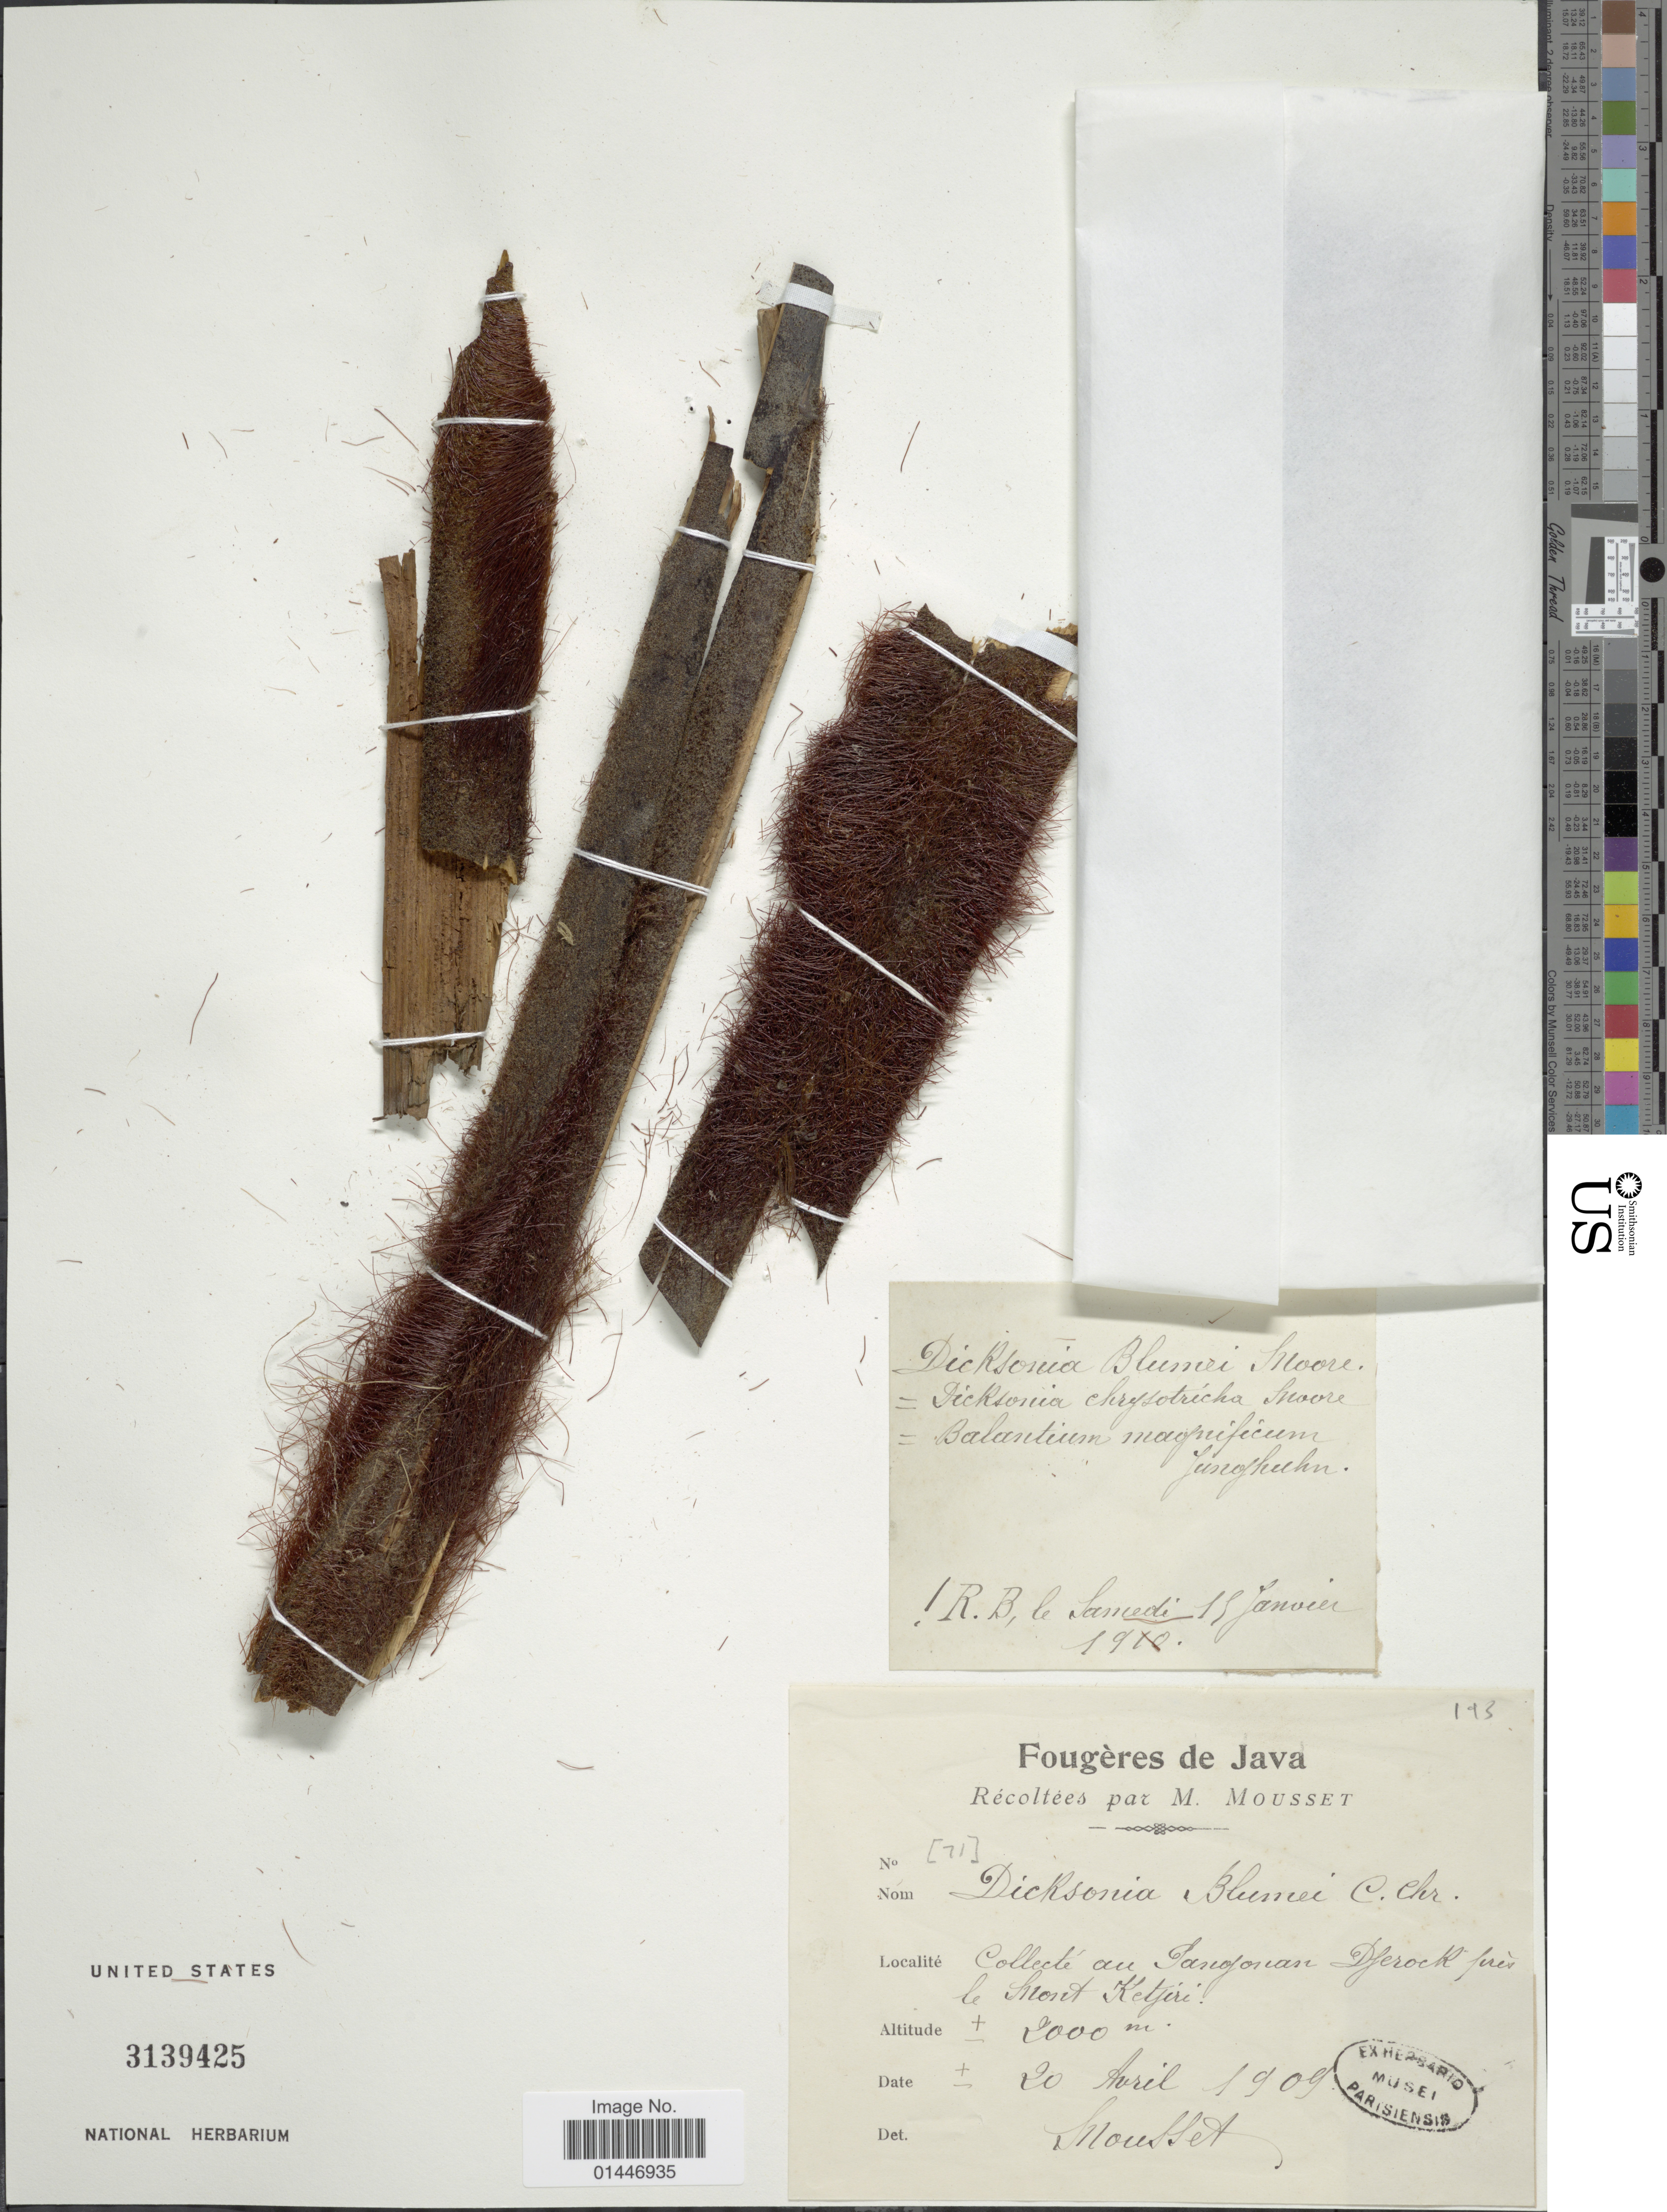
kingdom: Plantae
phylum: Tracheophyta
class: Polypodiopsida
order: Cyatheales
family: Dicksoniaceae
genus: Dicksonia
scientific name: Dicksonia mollis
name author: Holttum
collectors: M. Mousset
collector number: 21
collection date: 1909-04-20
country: Indonesia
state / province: Java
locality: Au Sangonan Djeroek pres le Mont Ketjiri [interpreted]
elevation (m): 2000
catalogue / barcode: US 3139425